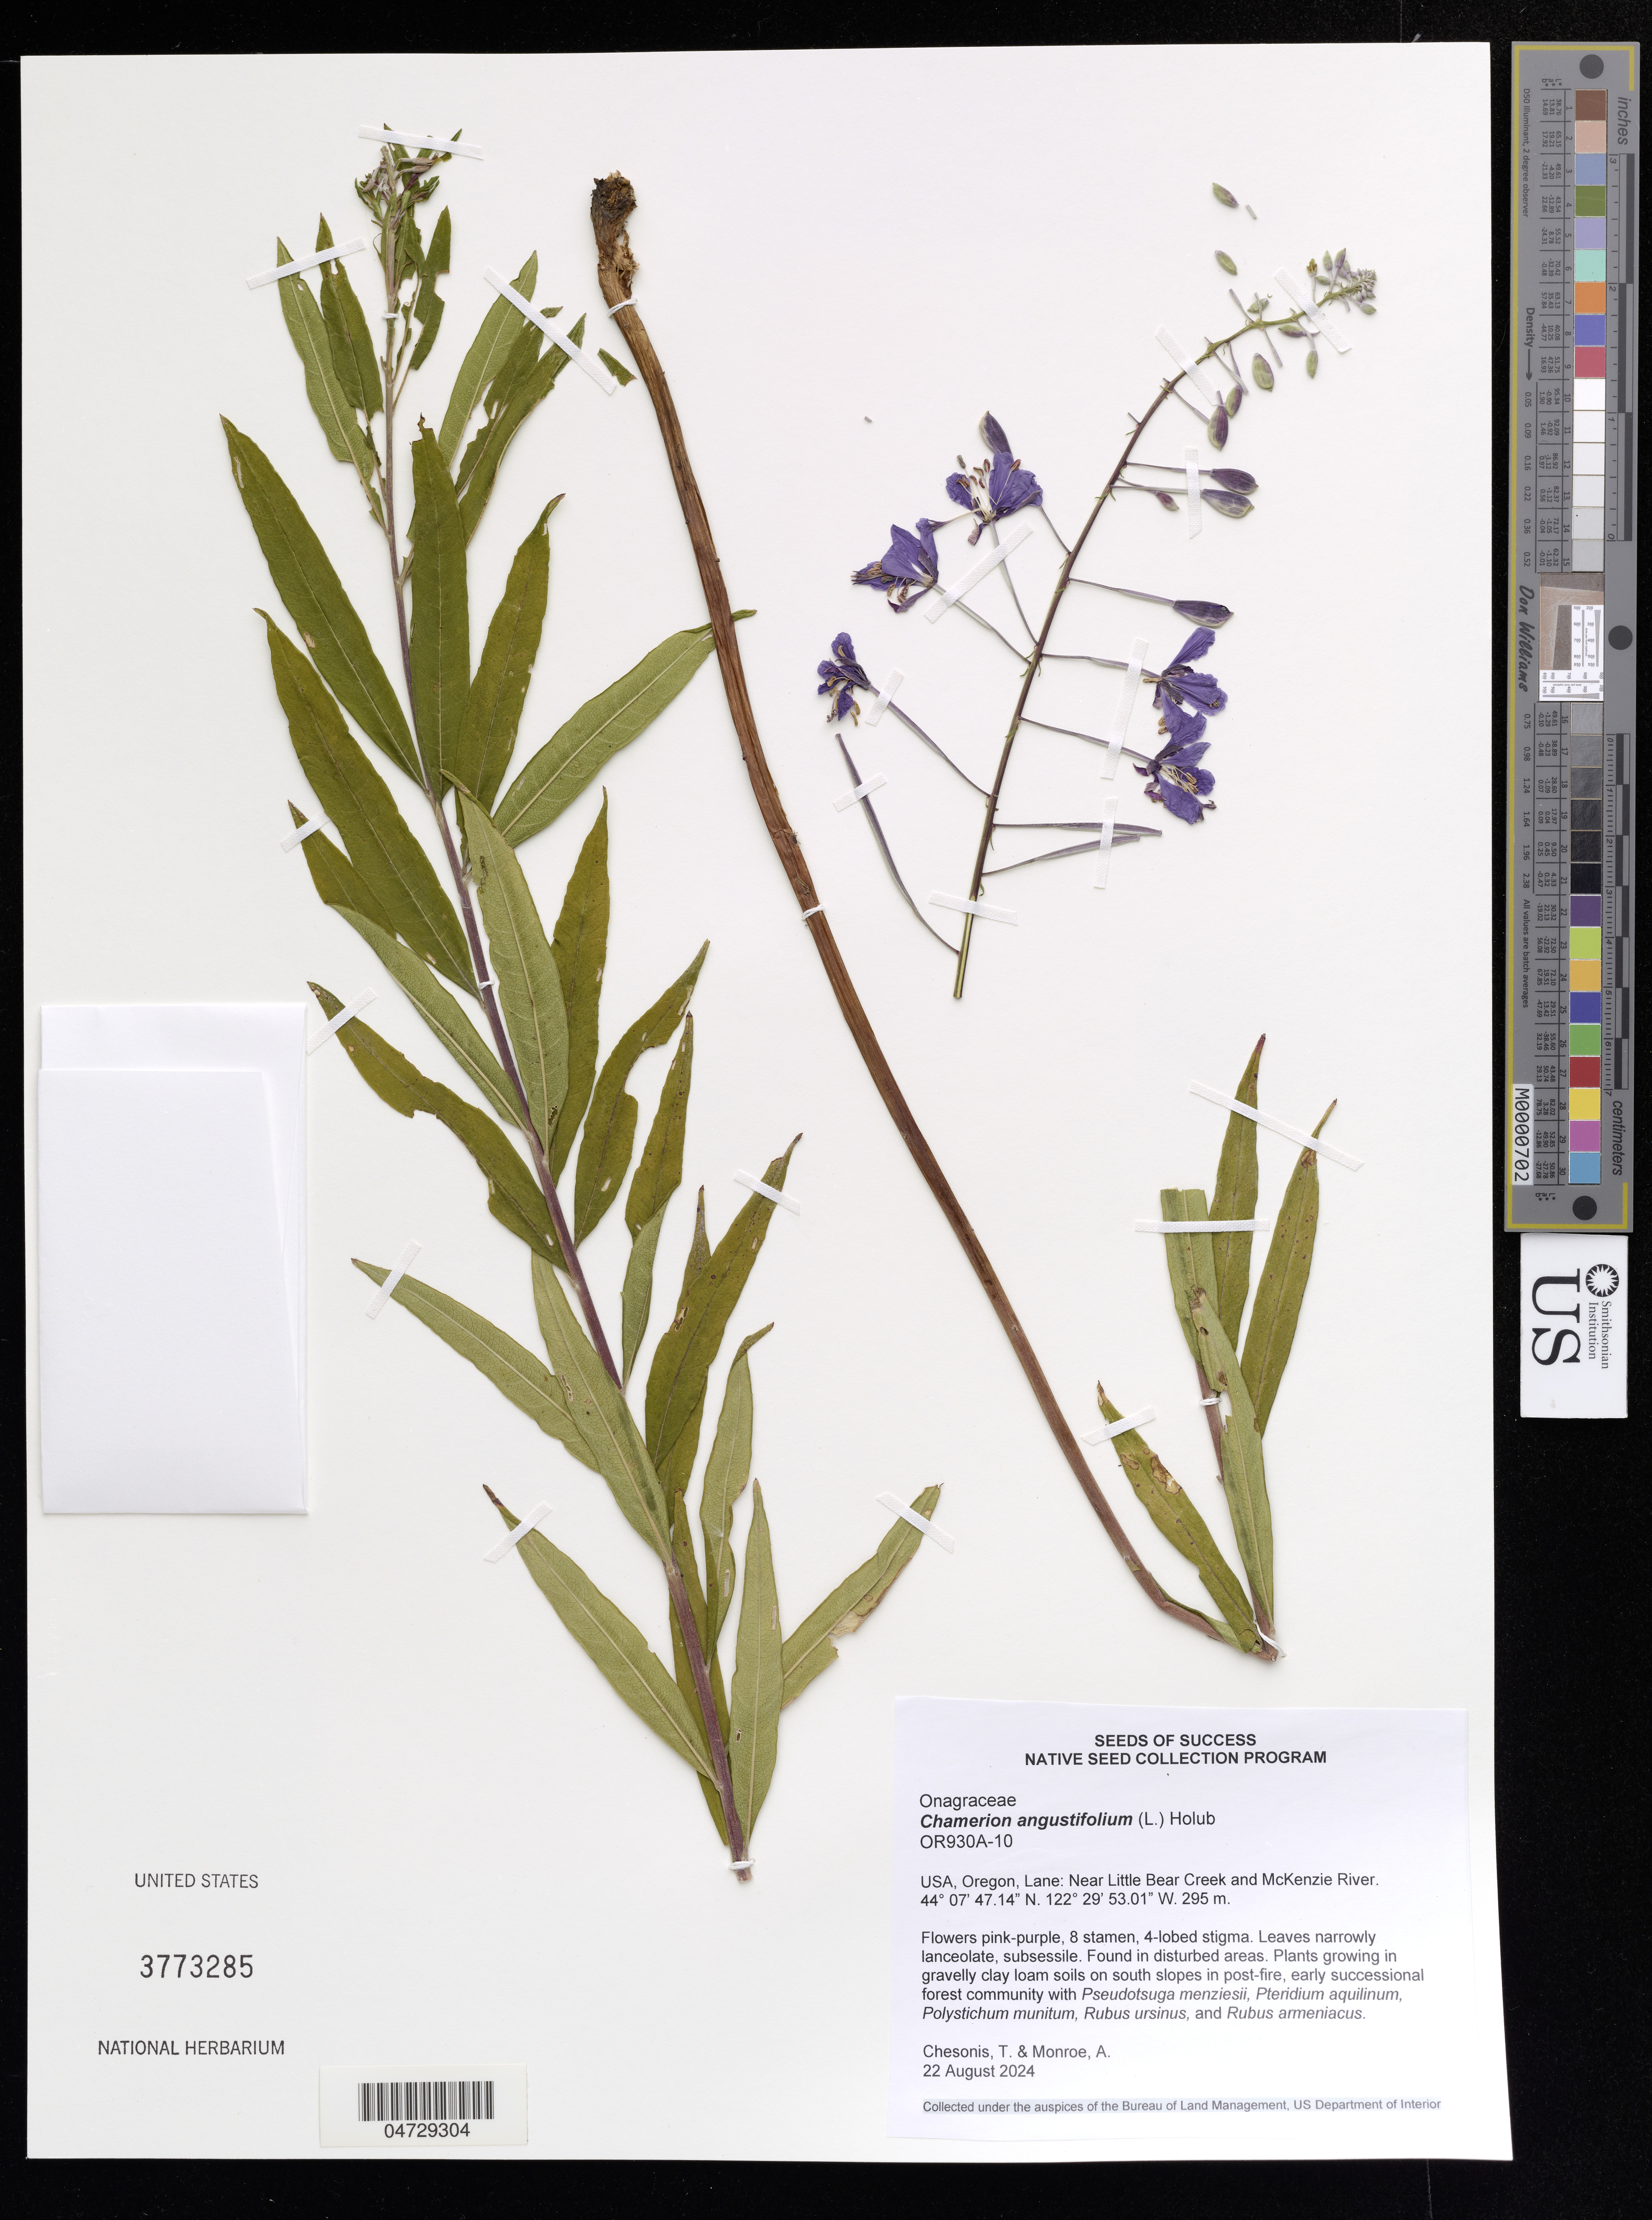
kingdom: Plantae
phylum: Tracheophyta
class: Magnoliopsida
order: Myrtales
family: Onagraceae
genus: Chamerion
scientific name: Chamerion angustifolium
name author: (L.) Holub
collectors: T. Chesonis & A. Monroe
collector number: OR930A-10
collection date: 2024-08-22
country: United States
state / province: Oregon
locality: Lane: Near Little Bear Creek and McKenzie River.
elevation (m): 295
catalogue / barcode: US 3773285